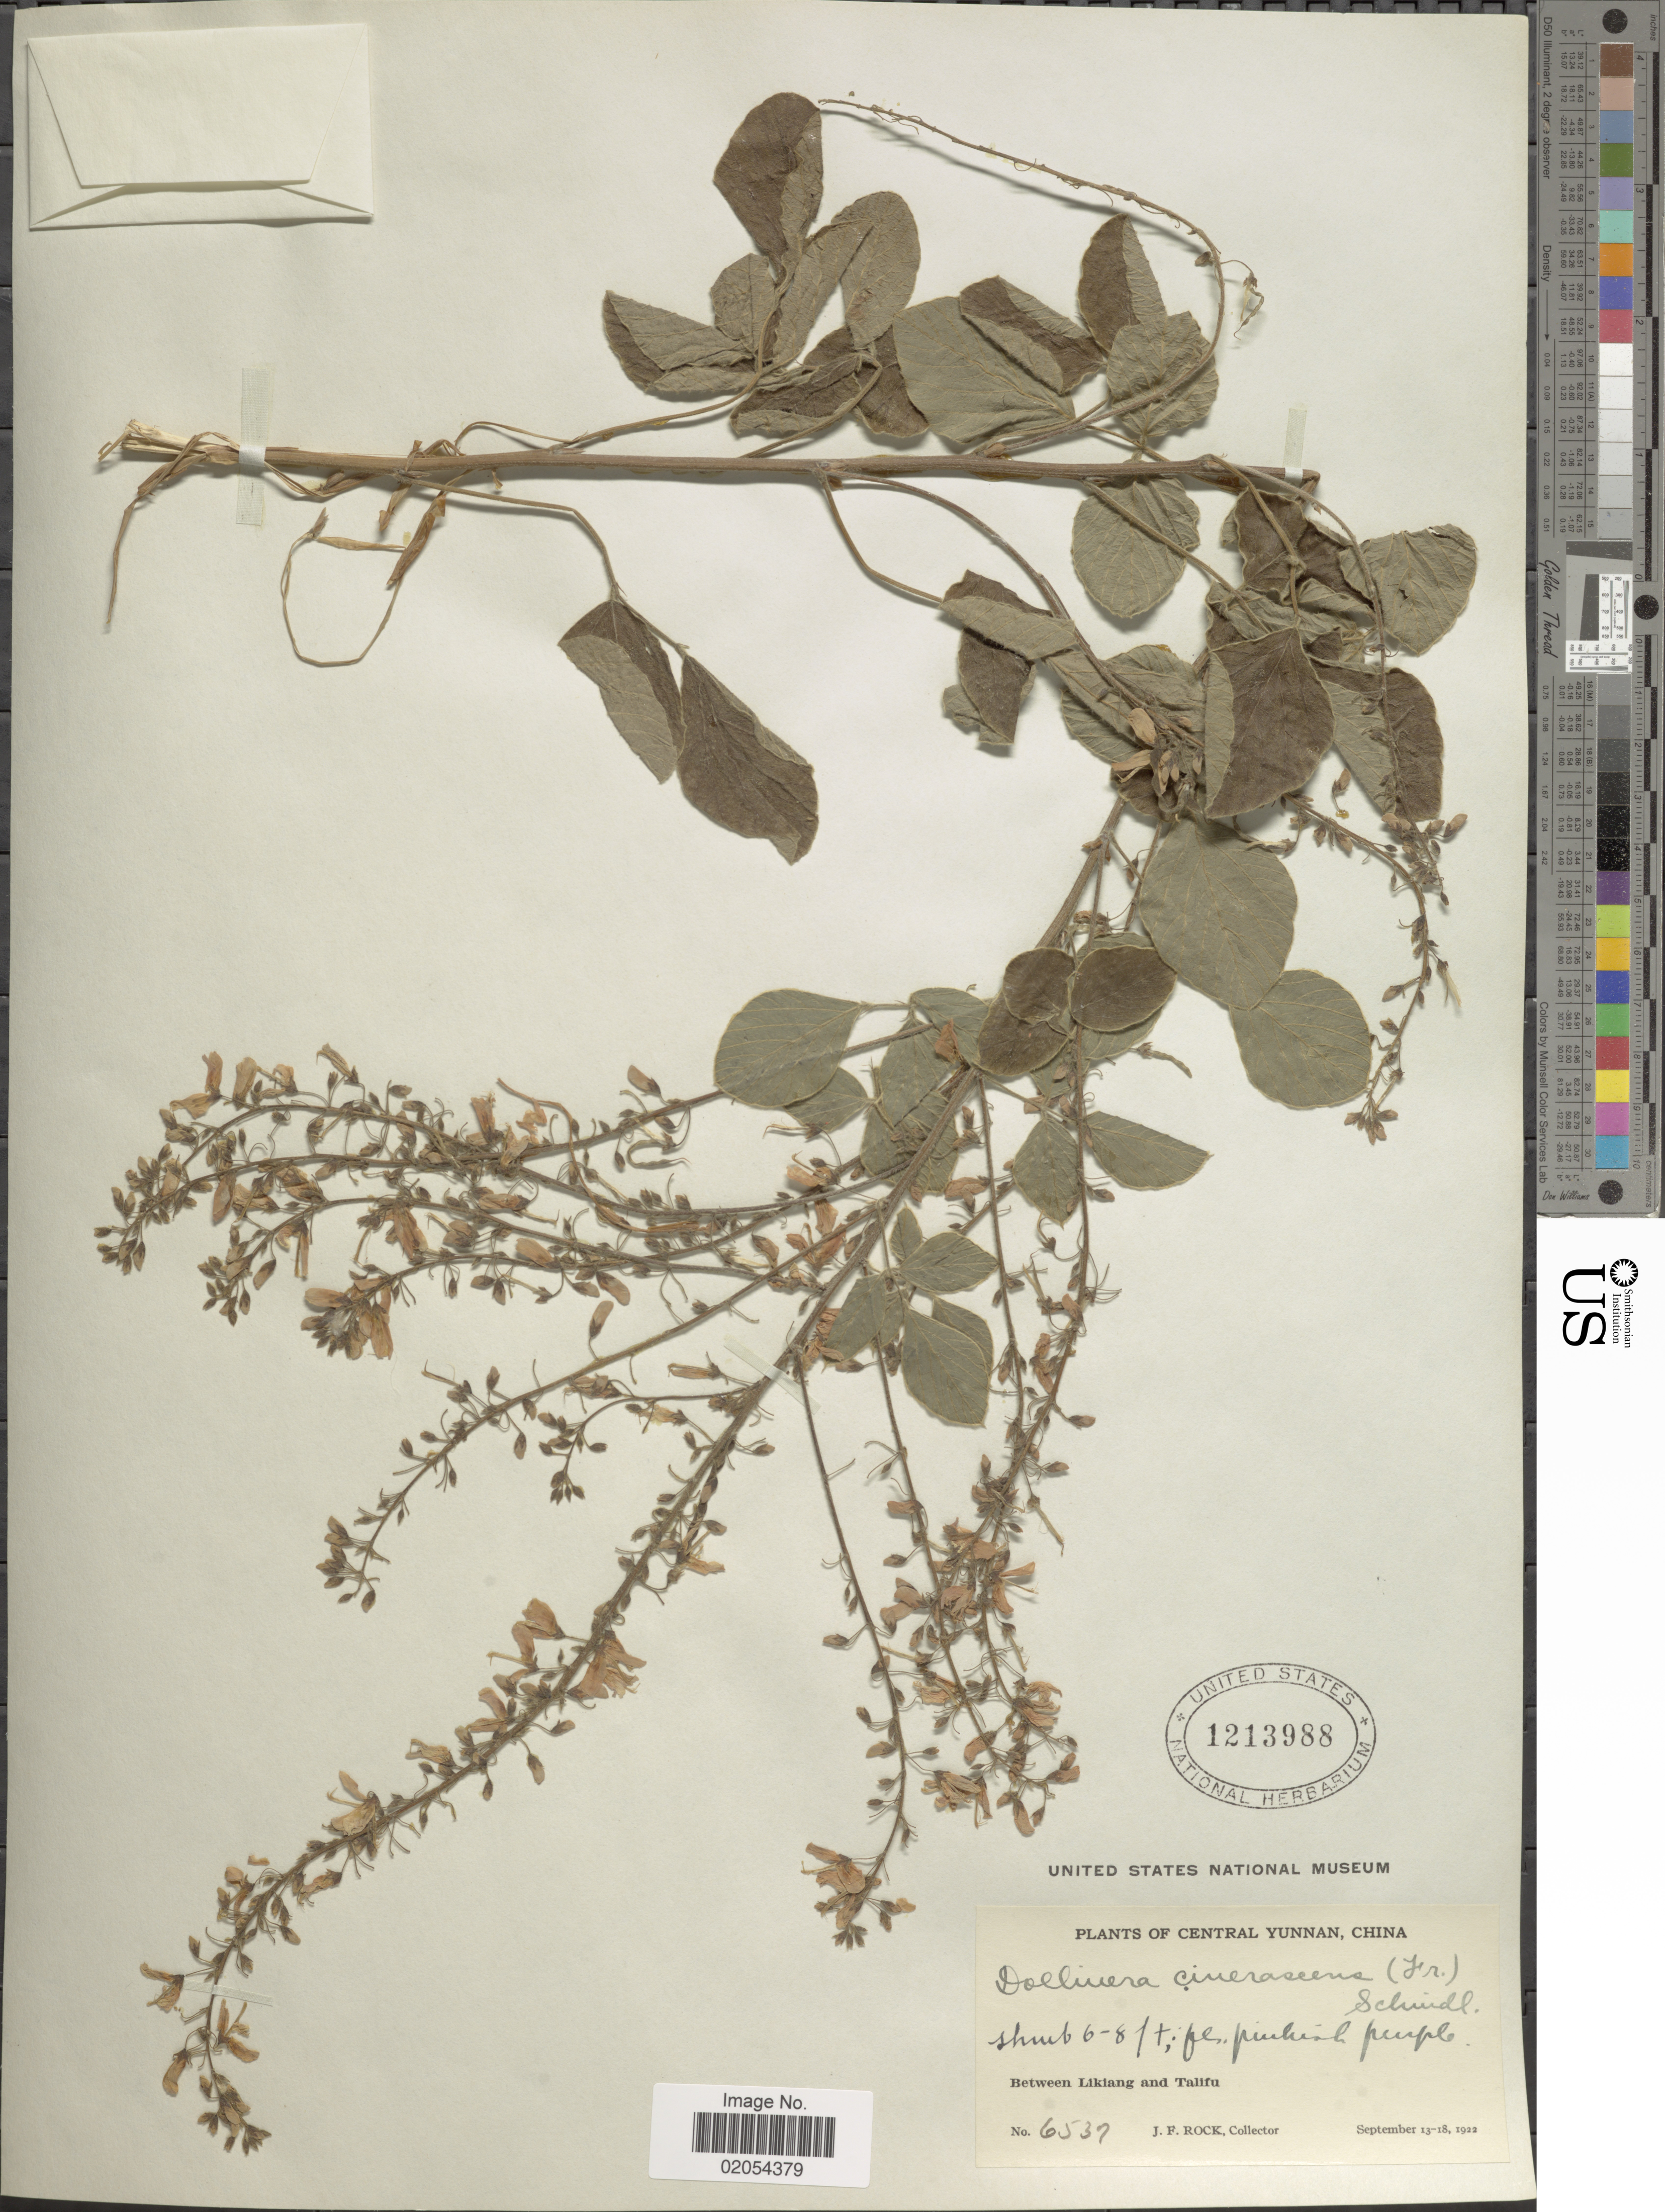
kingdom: Plantae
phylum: Tracheophyta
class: Magnoliopsida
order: Fabales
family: Fabaceae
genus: Desmodium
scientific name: Desmodium cinerascens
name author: A. Gray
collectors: J. Rock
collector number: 6537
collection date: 1922-09-13/1922-09-18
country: China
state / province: Yunnan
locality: Central Yunnan, China, Between Likiang and Talifu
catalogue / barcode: US 1213988